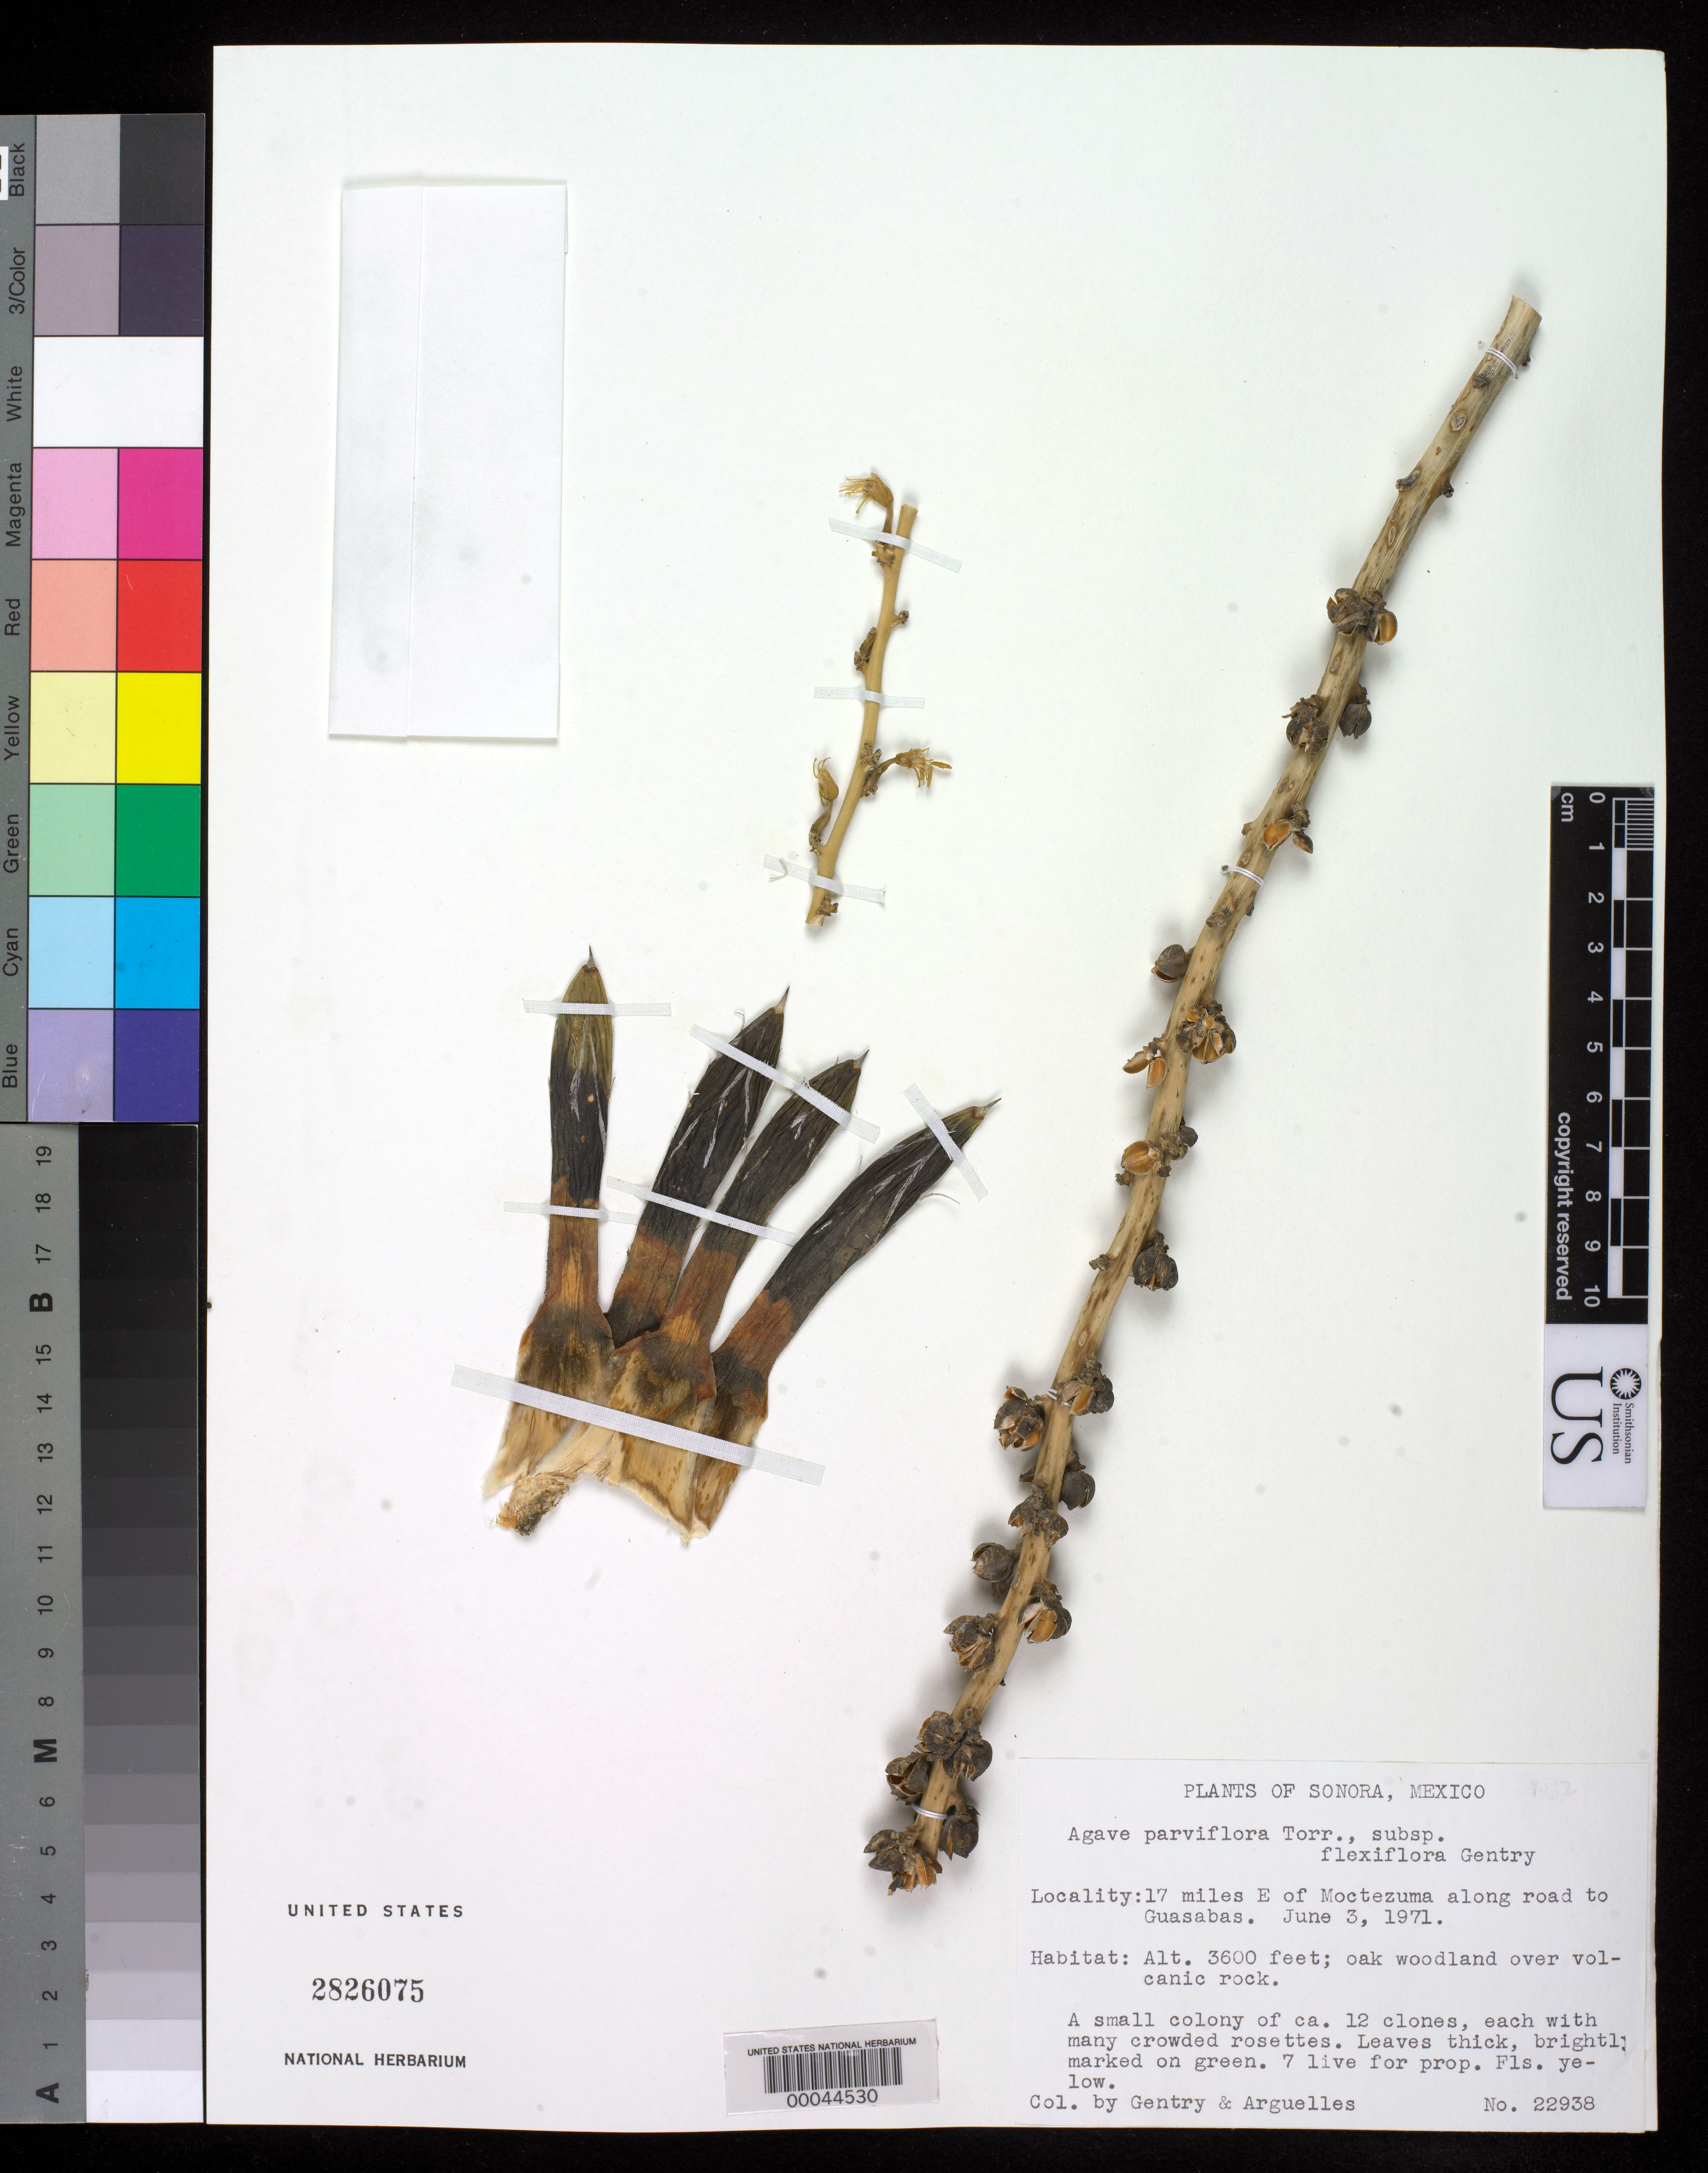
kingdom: Plantae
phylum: Tracheophyta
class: Liliopsida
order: Asparagales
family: Asparagaceae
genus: Agave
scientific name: Agave parviflora subsp. flexiflora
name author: Gentry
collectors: H. S. Gentry & J. Arguelles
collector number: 22938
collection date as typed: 03 Jun 1971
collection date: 1971-06-03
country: Mexico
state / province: Sonora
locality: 17 mi E of Moctezuma along road to Guasabas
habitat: Oak woodland over volcanic rock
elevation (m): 1097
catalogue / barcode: US 2826075